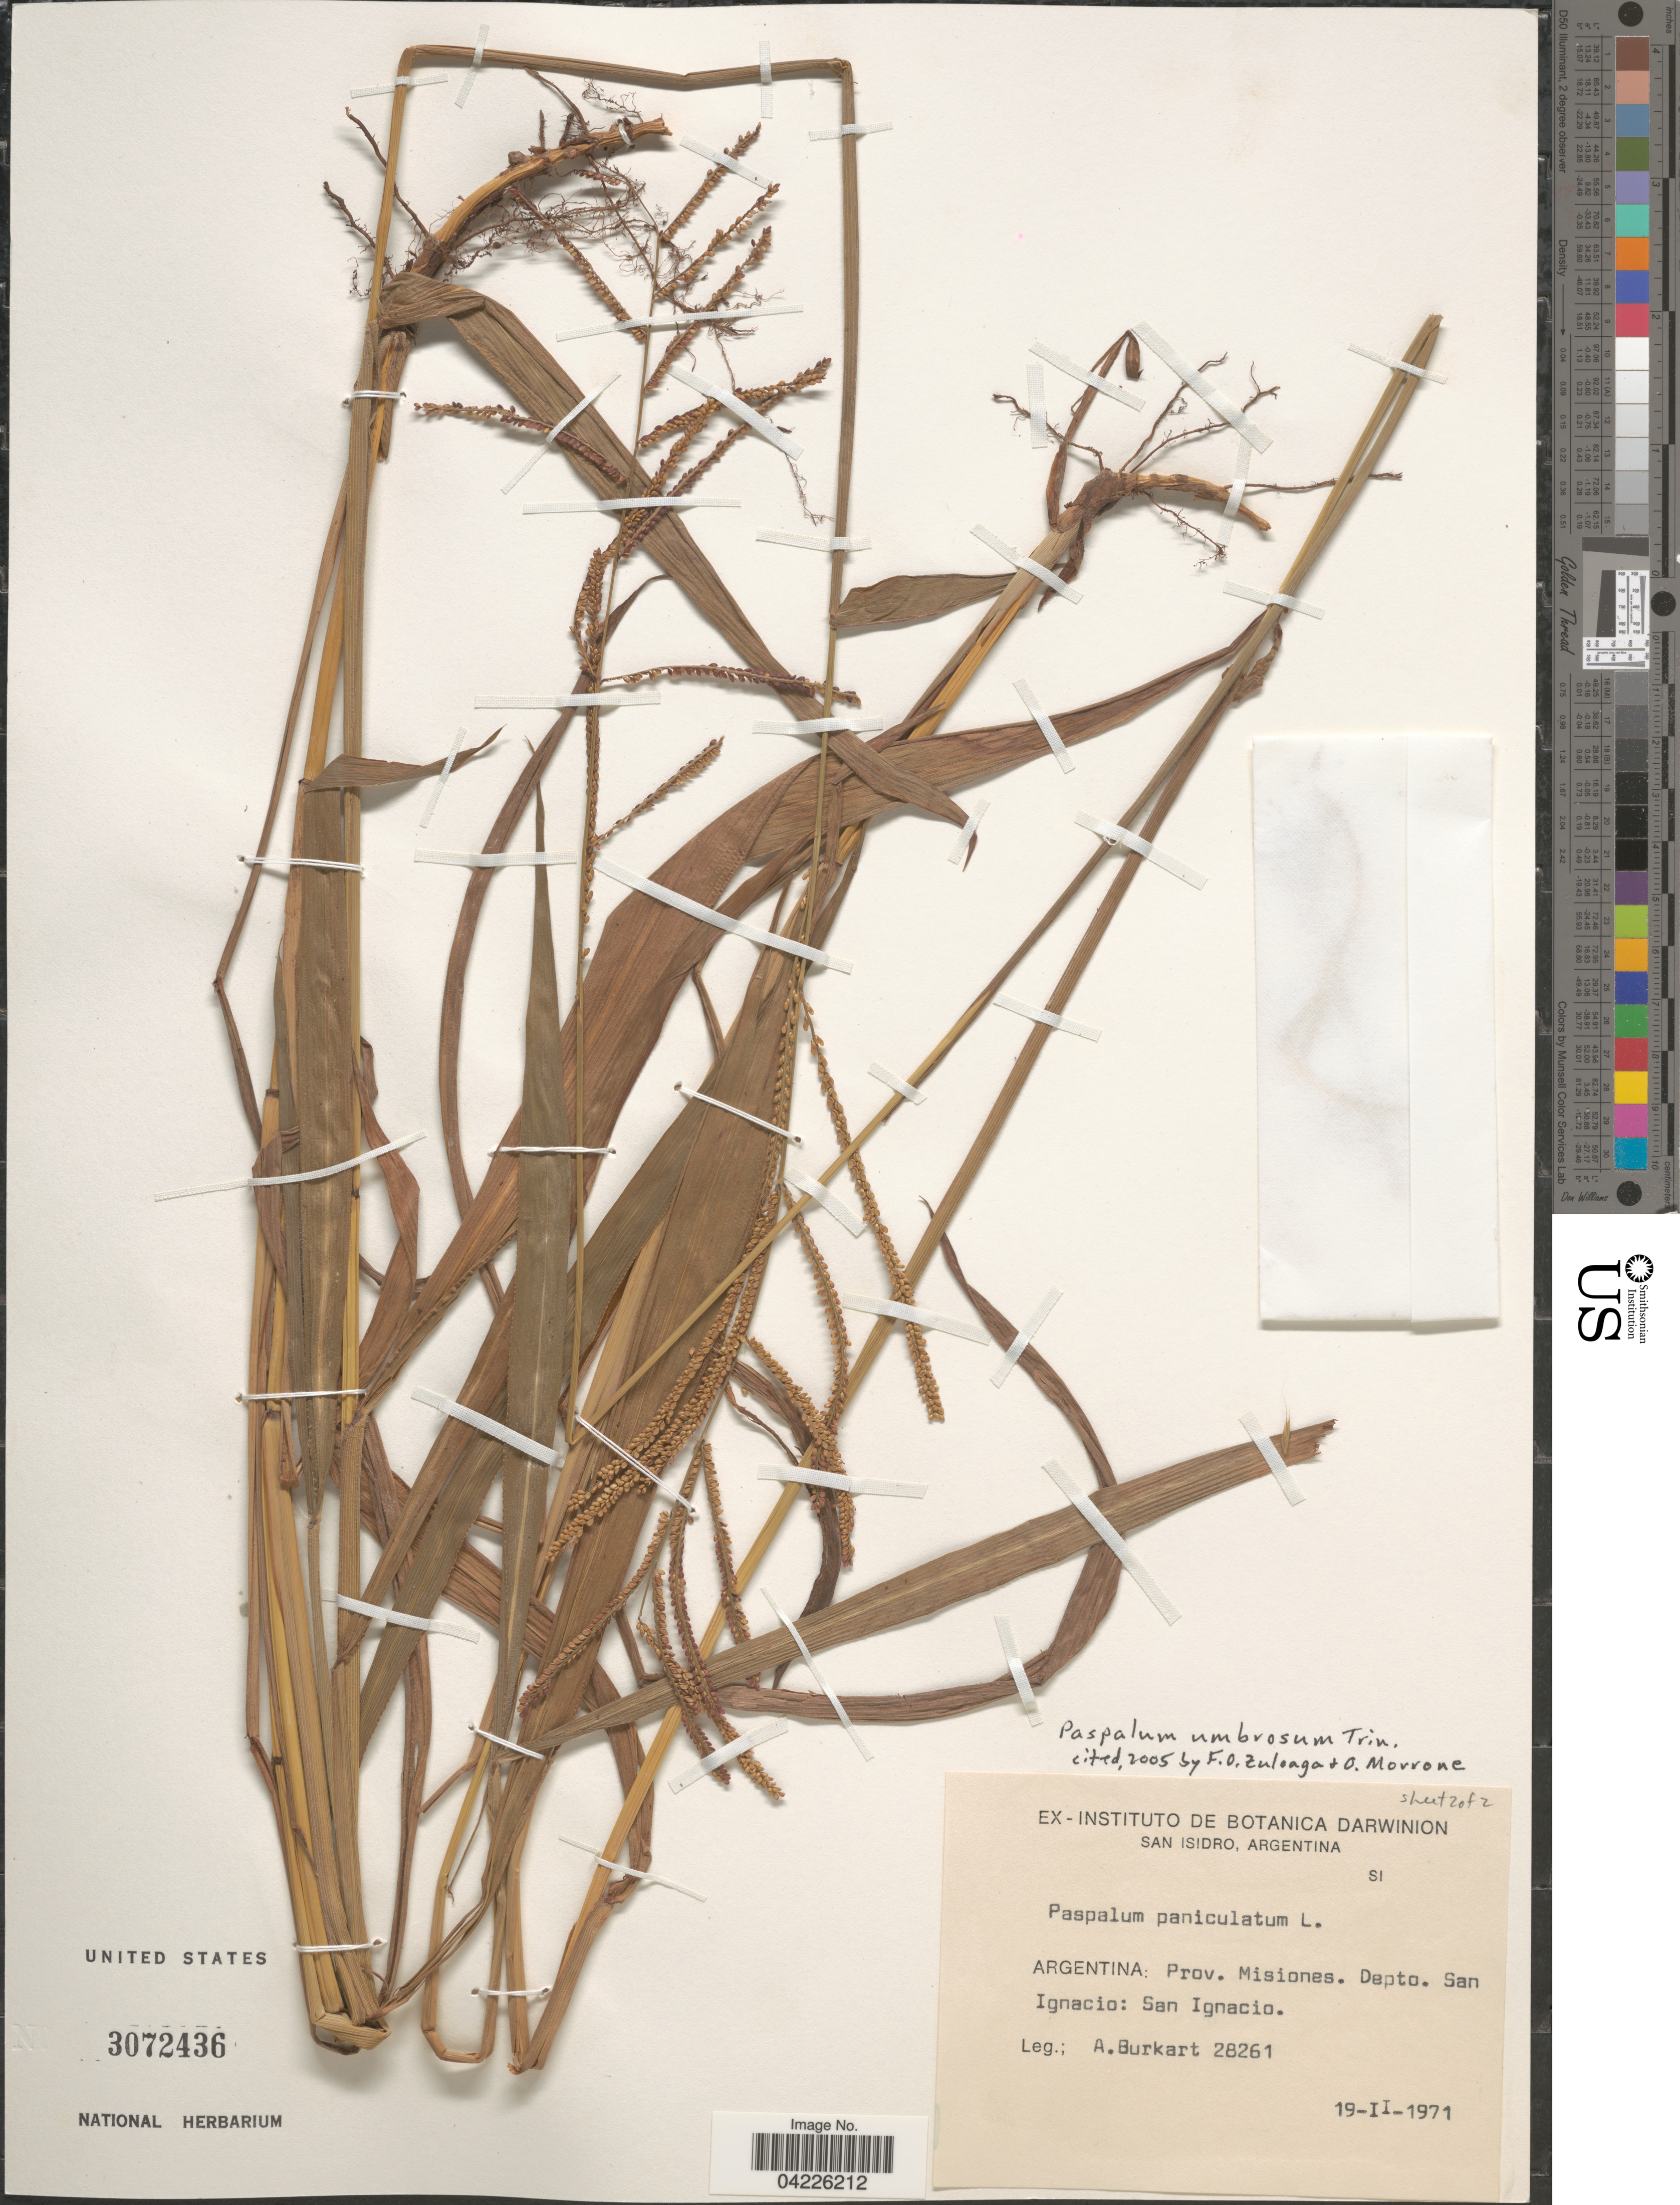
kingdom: Plantae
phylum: Tracheophyta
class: Liliopsida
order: Poales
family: Poaceae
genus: Paspalum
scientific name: Paspalum umbrosum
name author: Trin.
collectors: A. E. Burkart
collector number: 28261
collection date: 1971-02-19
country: Argentina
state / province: Misiones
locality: Depto. San Ignacio: San Ignacio.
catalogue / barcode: US 3072436